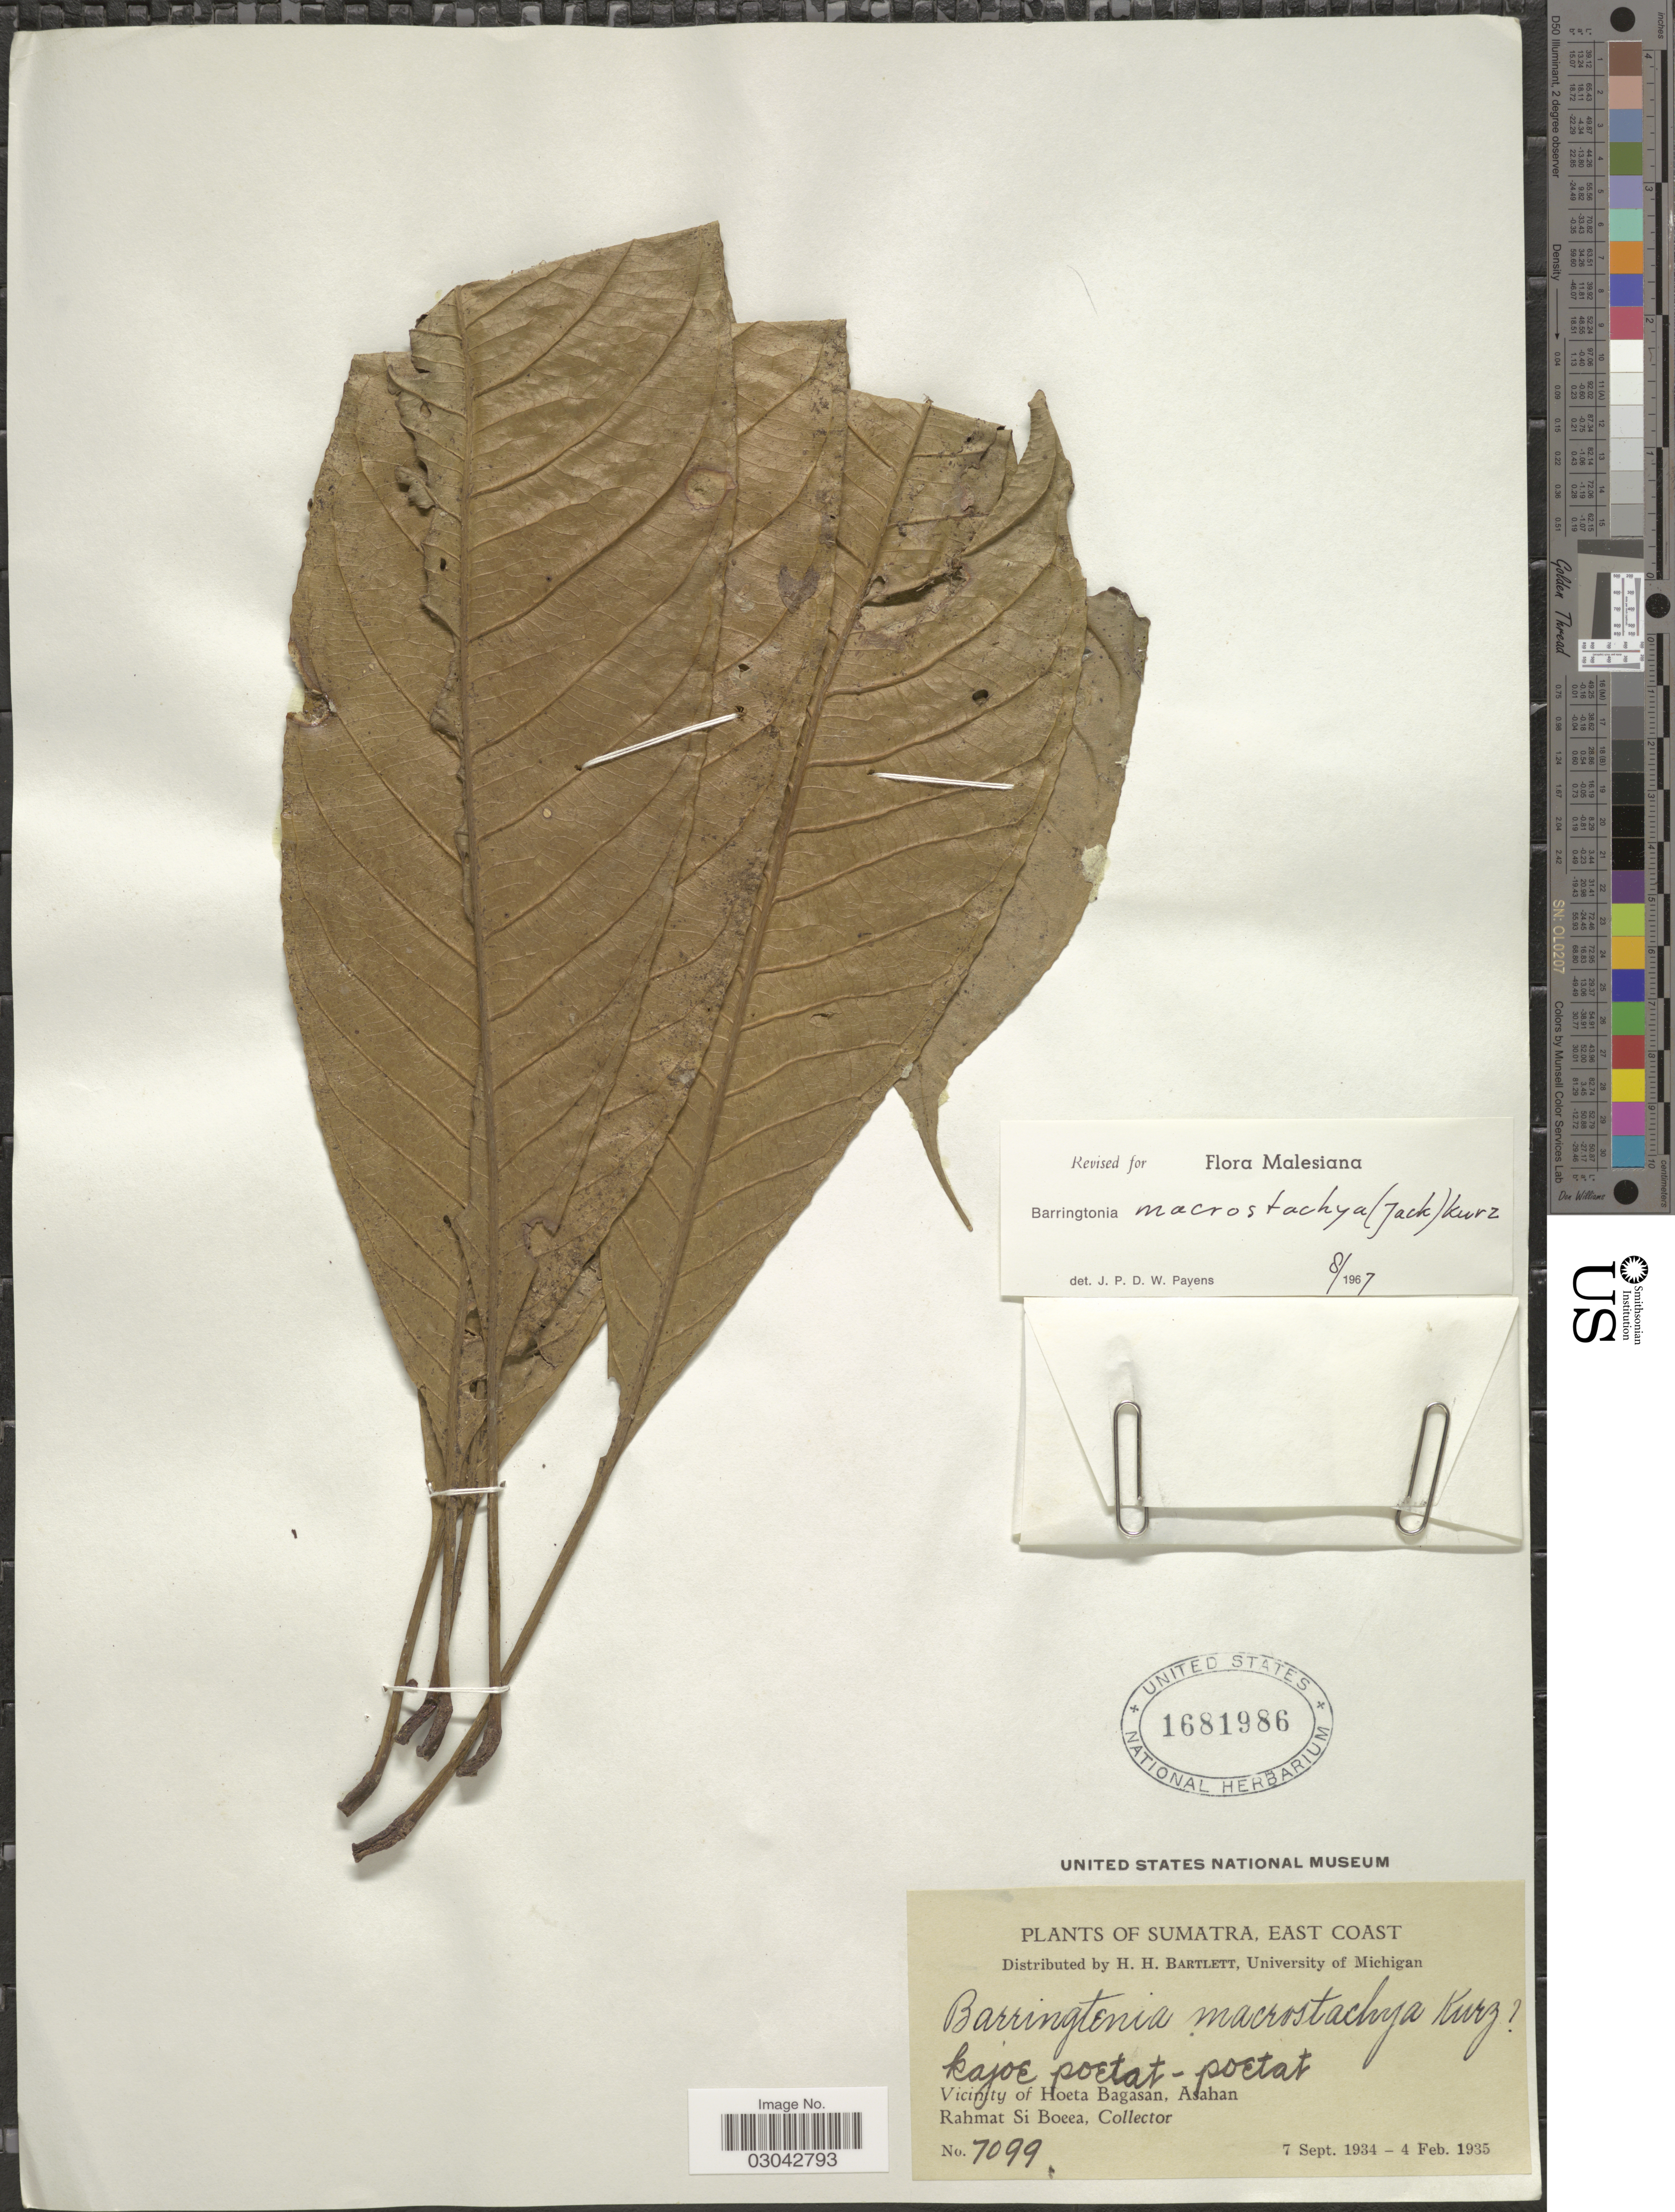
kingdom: Plantae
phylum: Tracheophyta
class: Magnoliopsida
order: Ericales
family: Lecythidaceae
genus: Barringtonia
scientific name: Barringtonia macrostachya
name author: (Jack) Kurz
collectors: Rahmat Si Boeea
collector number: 7099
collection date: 1934-09-07/1935-02-04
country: Indonesia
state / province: Sumatra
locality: East Coast. Vicinity of Hoeta Bagasan, Asahan.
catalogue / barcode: US 1681986